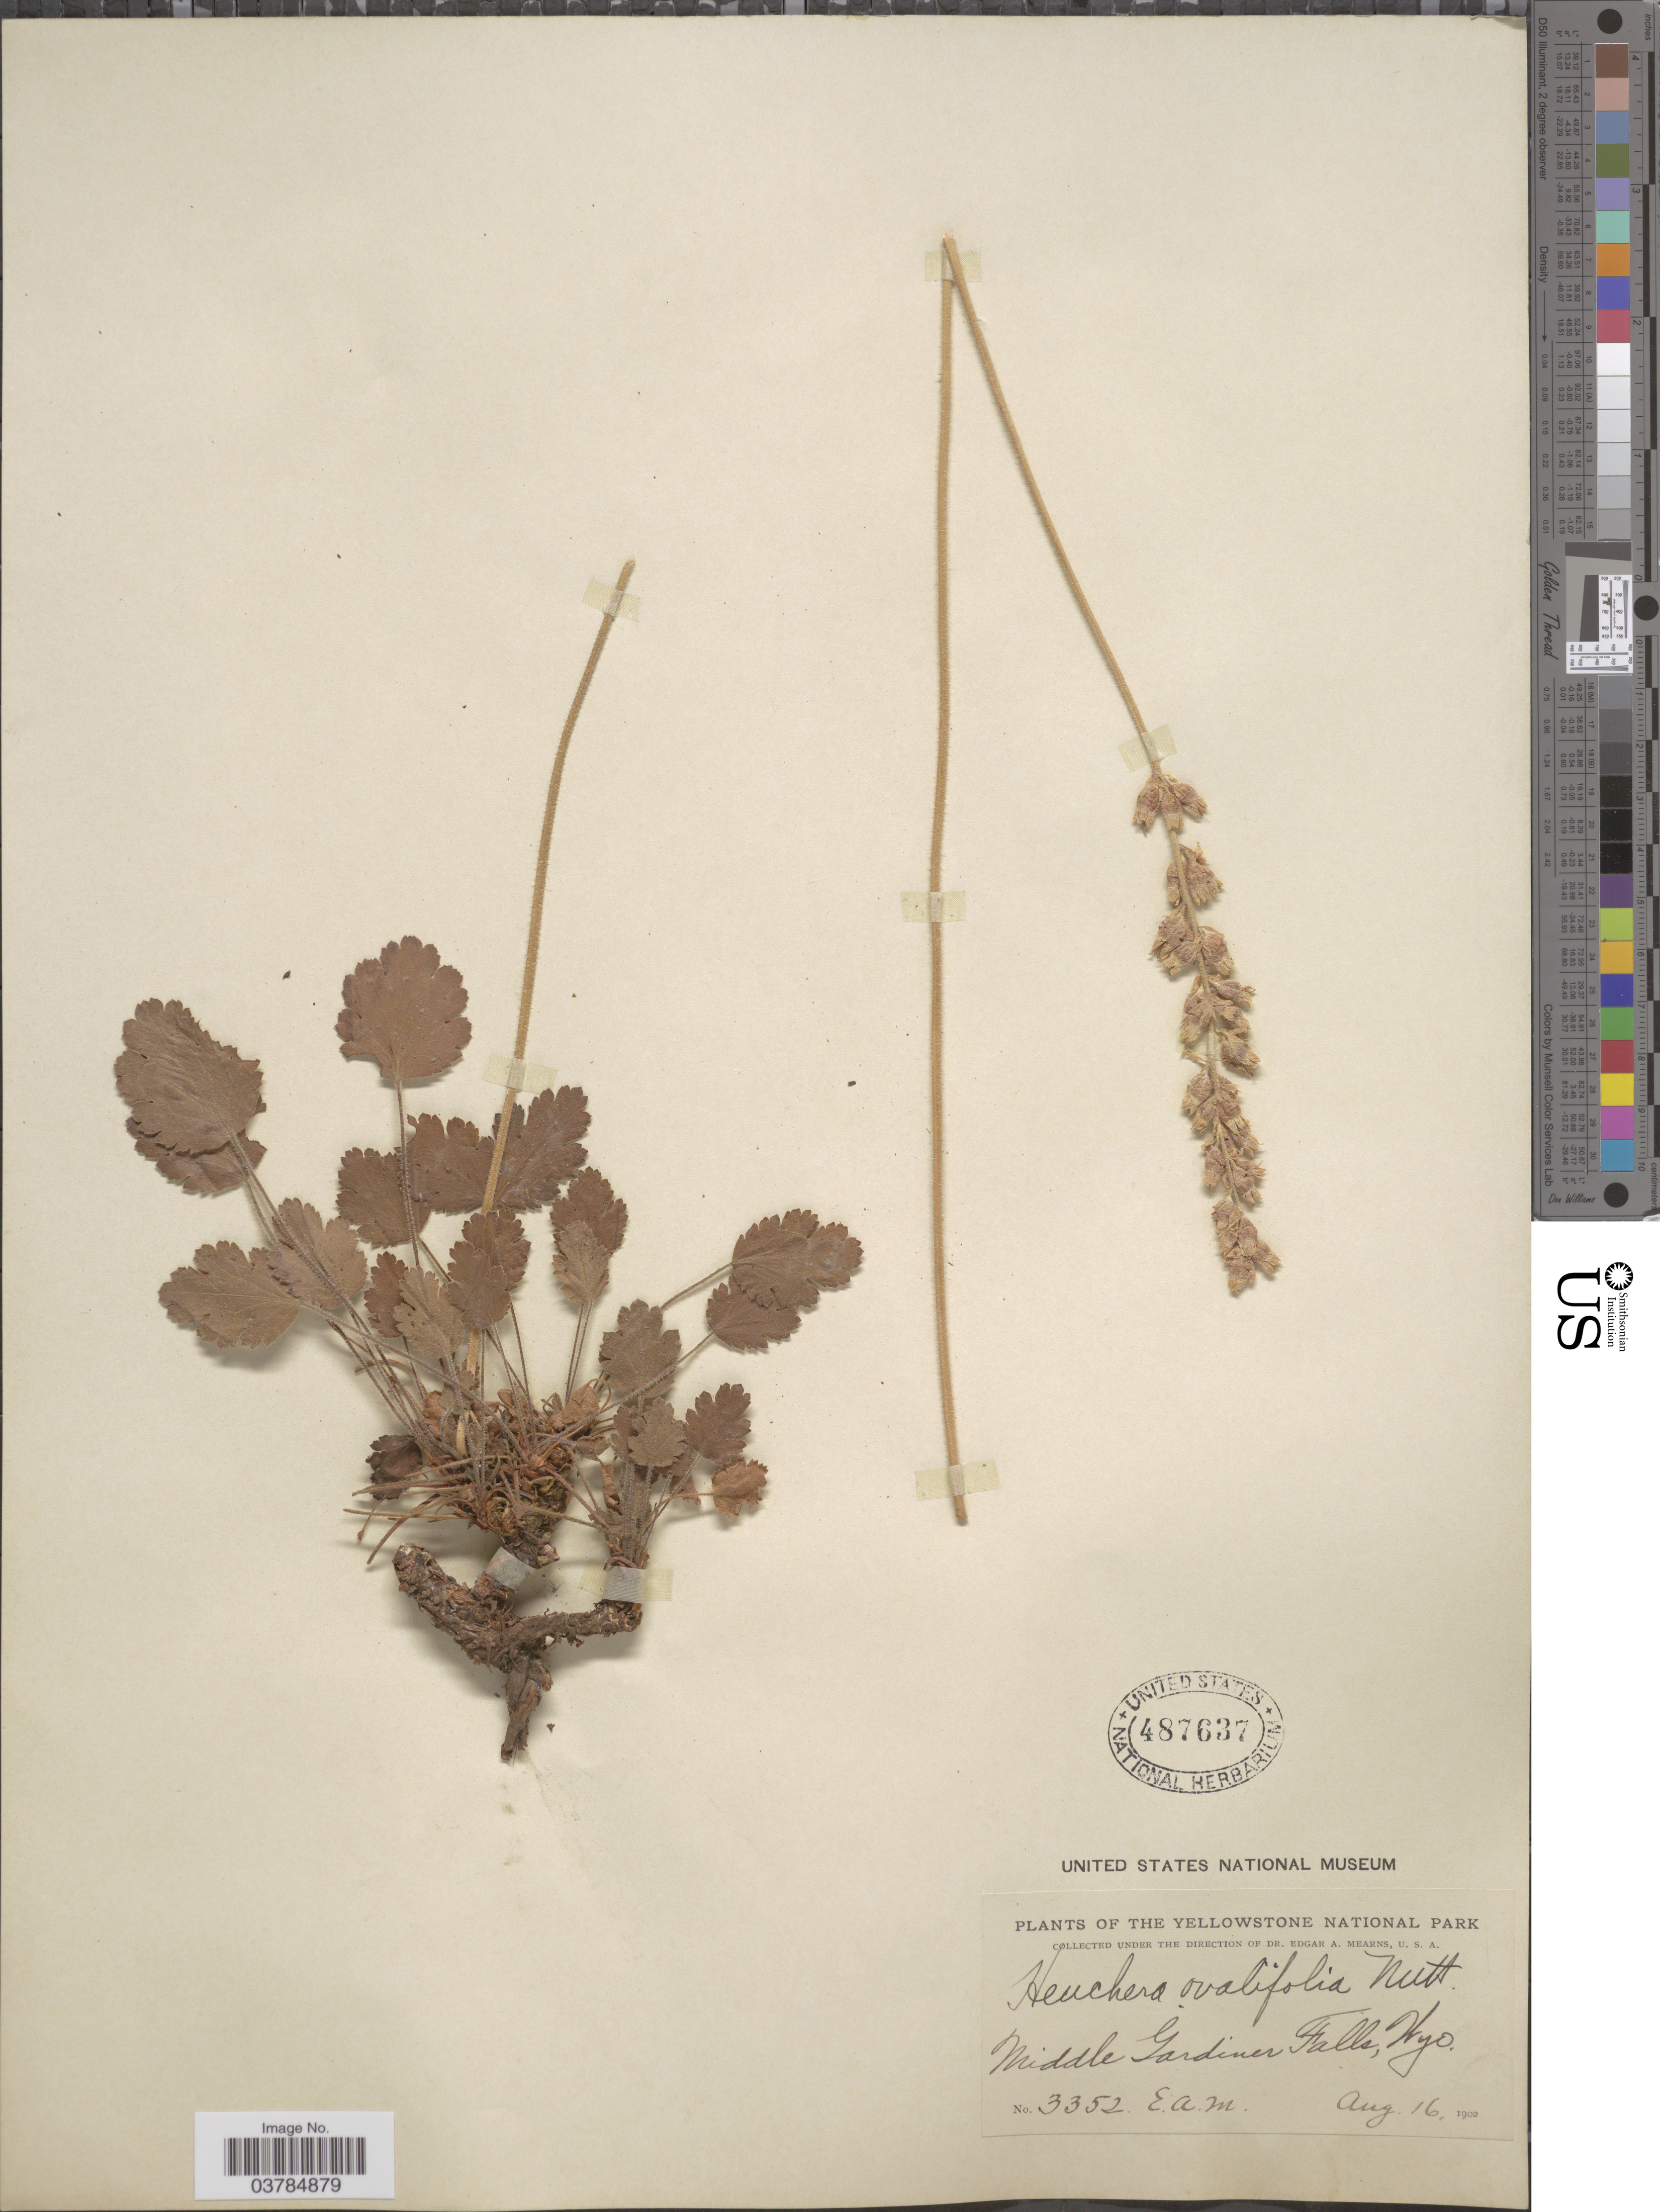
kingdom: Plantae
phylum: Tracheophyta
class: Magnoliopsida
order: Saxifragales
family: Saxifragaceae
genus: Heuchera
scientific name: Heuchera ovalifolia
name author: Torr. & A. Gray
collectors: E. A. Mearns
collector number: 3352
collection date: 1902-08-16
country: United States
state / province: Wyoming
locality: The Yellowstone National Park. Middle Gardines Falls.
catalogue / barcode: US 487637